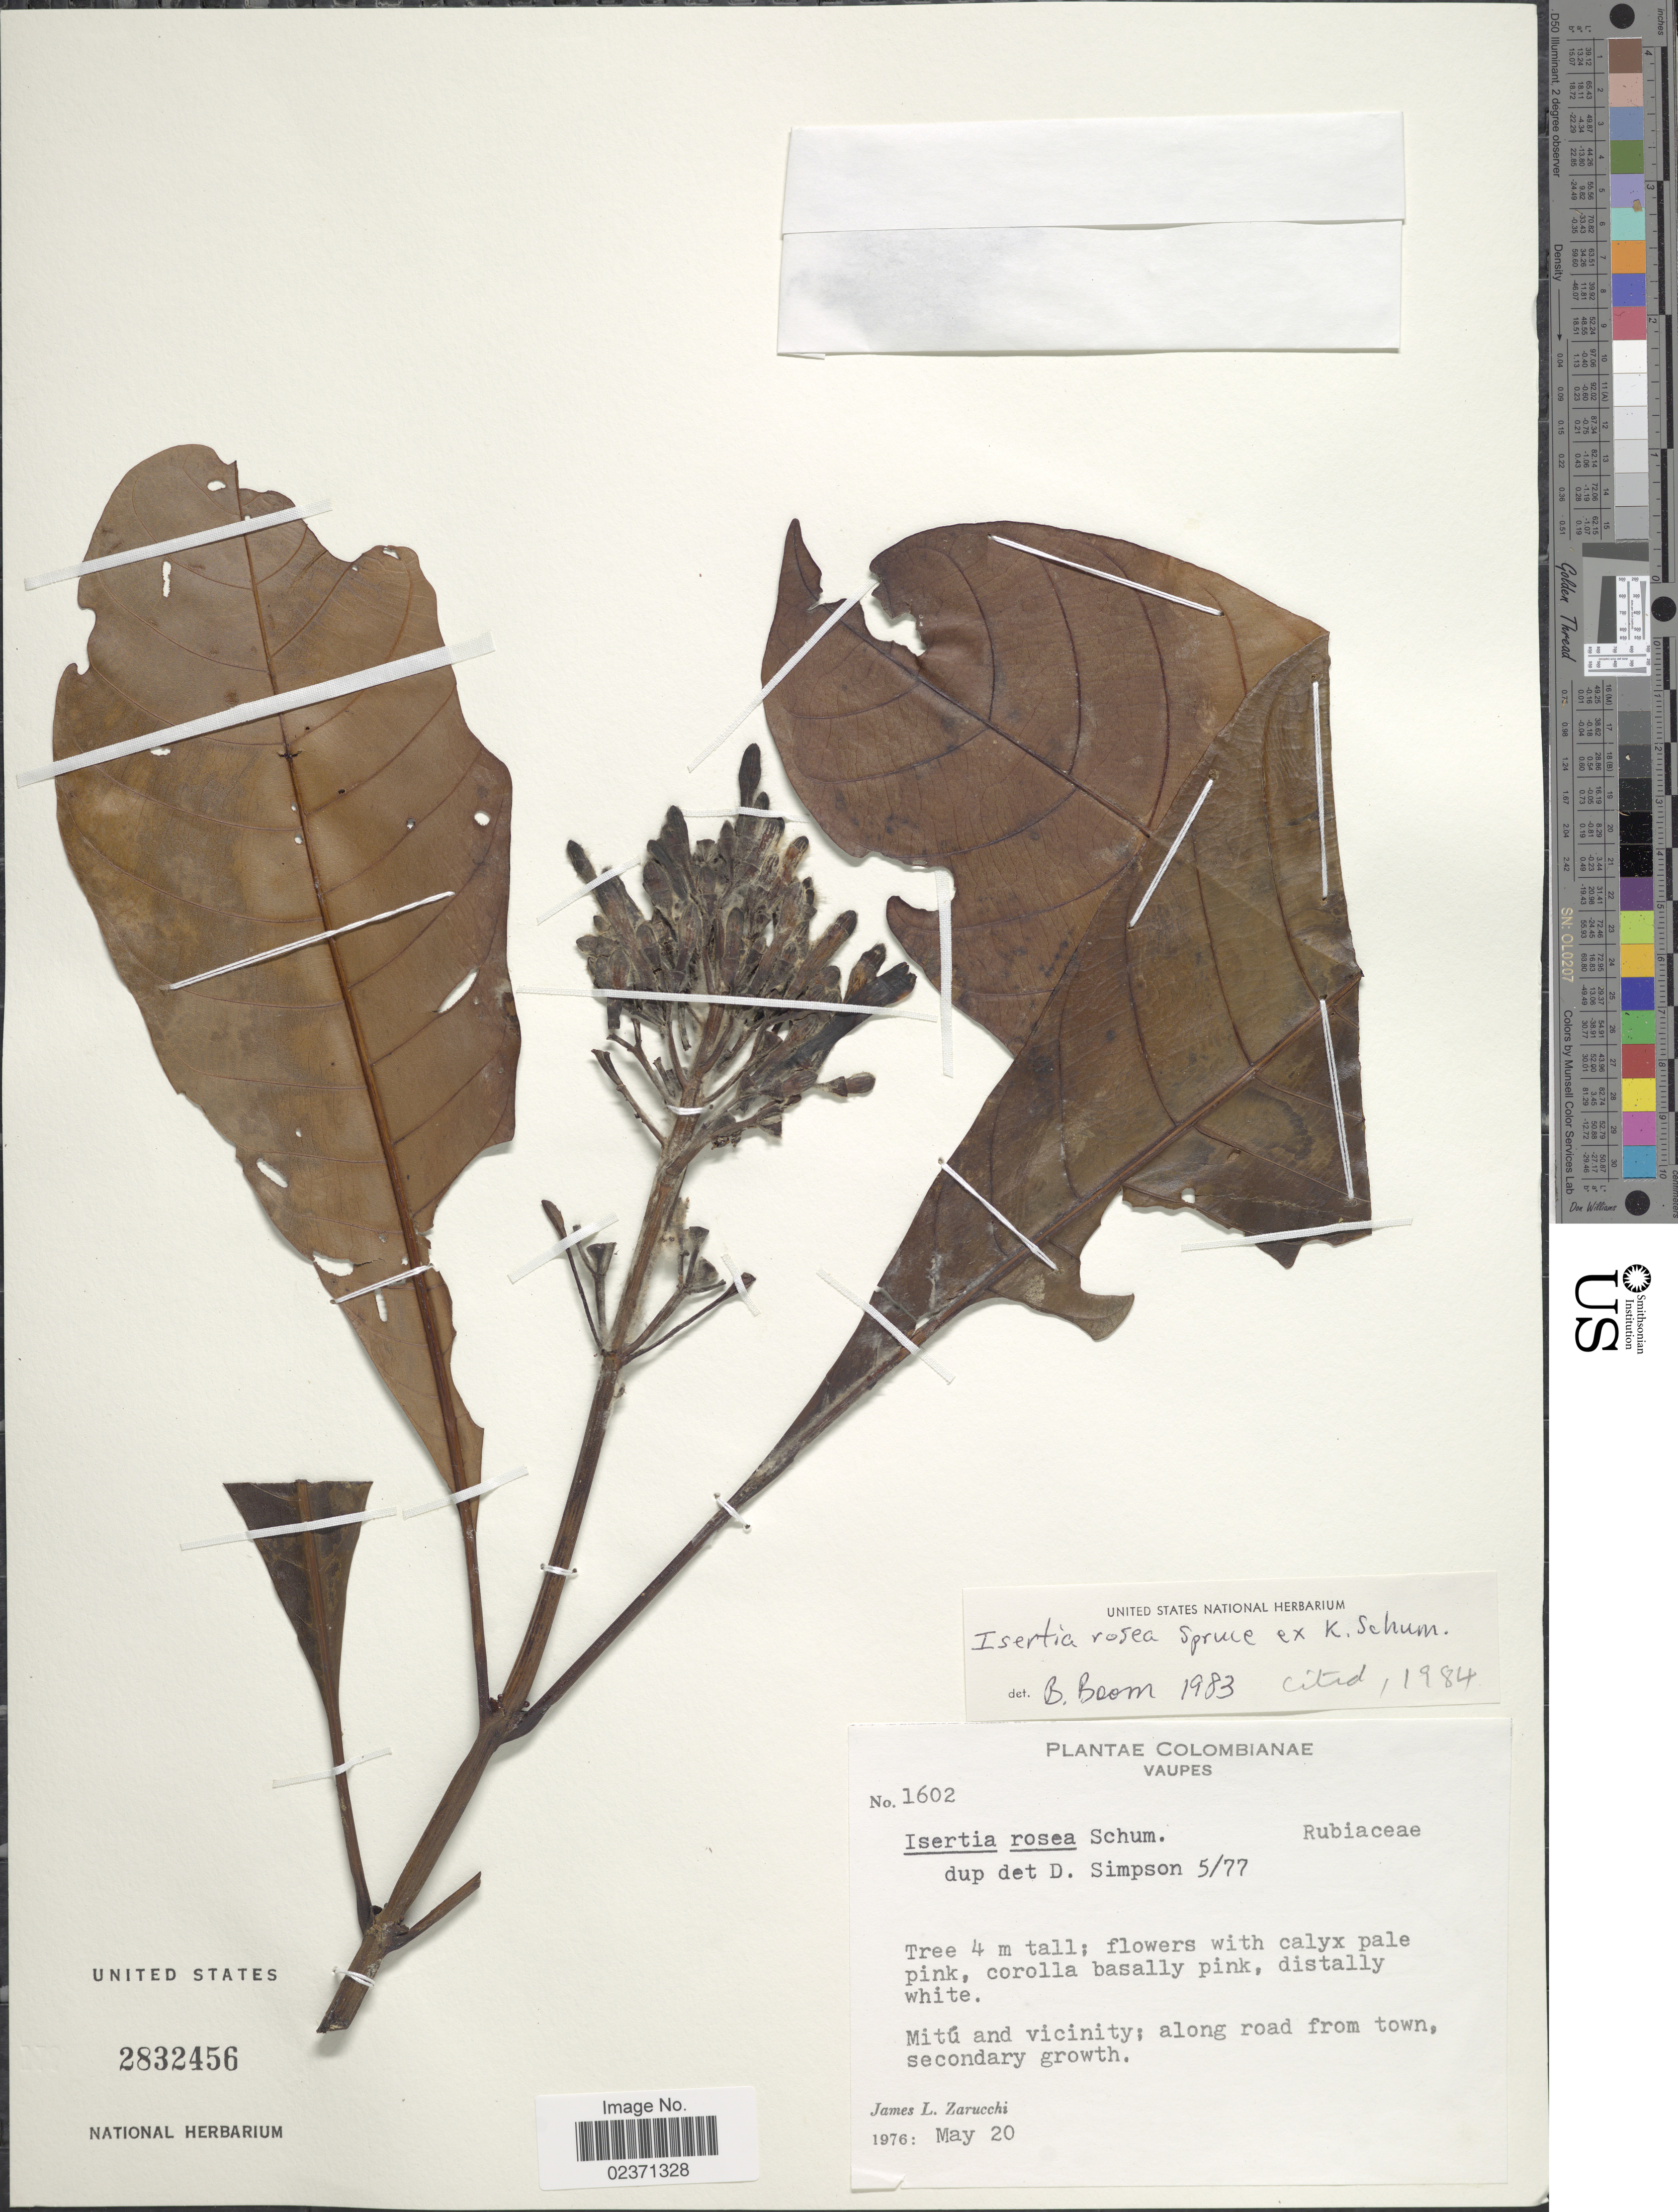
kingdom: Plantae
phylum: Tracheophyta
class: Magnoliopsida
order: Gentianales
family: Rubiaceae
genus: Isertia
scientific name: Isertia rosea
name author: Spruce ex K. Schum.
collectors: J. L. Zarucchi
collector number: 1602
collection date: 1976-05-20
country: Colombia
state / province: Vaupés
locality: Mitu and vicinity: along road from town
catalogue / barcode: US 2832456